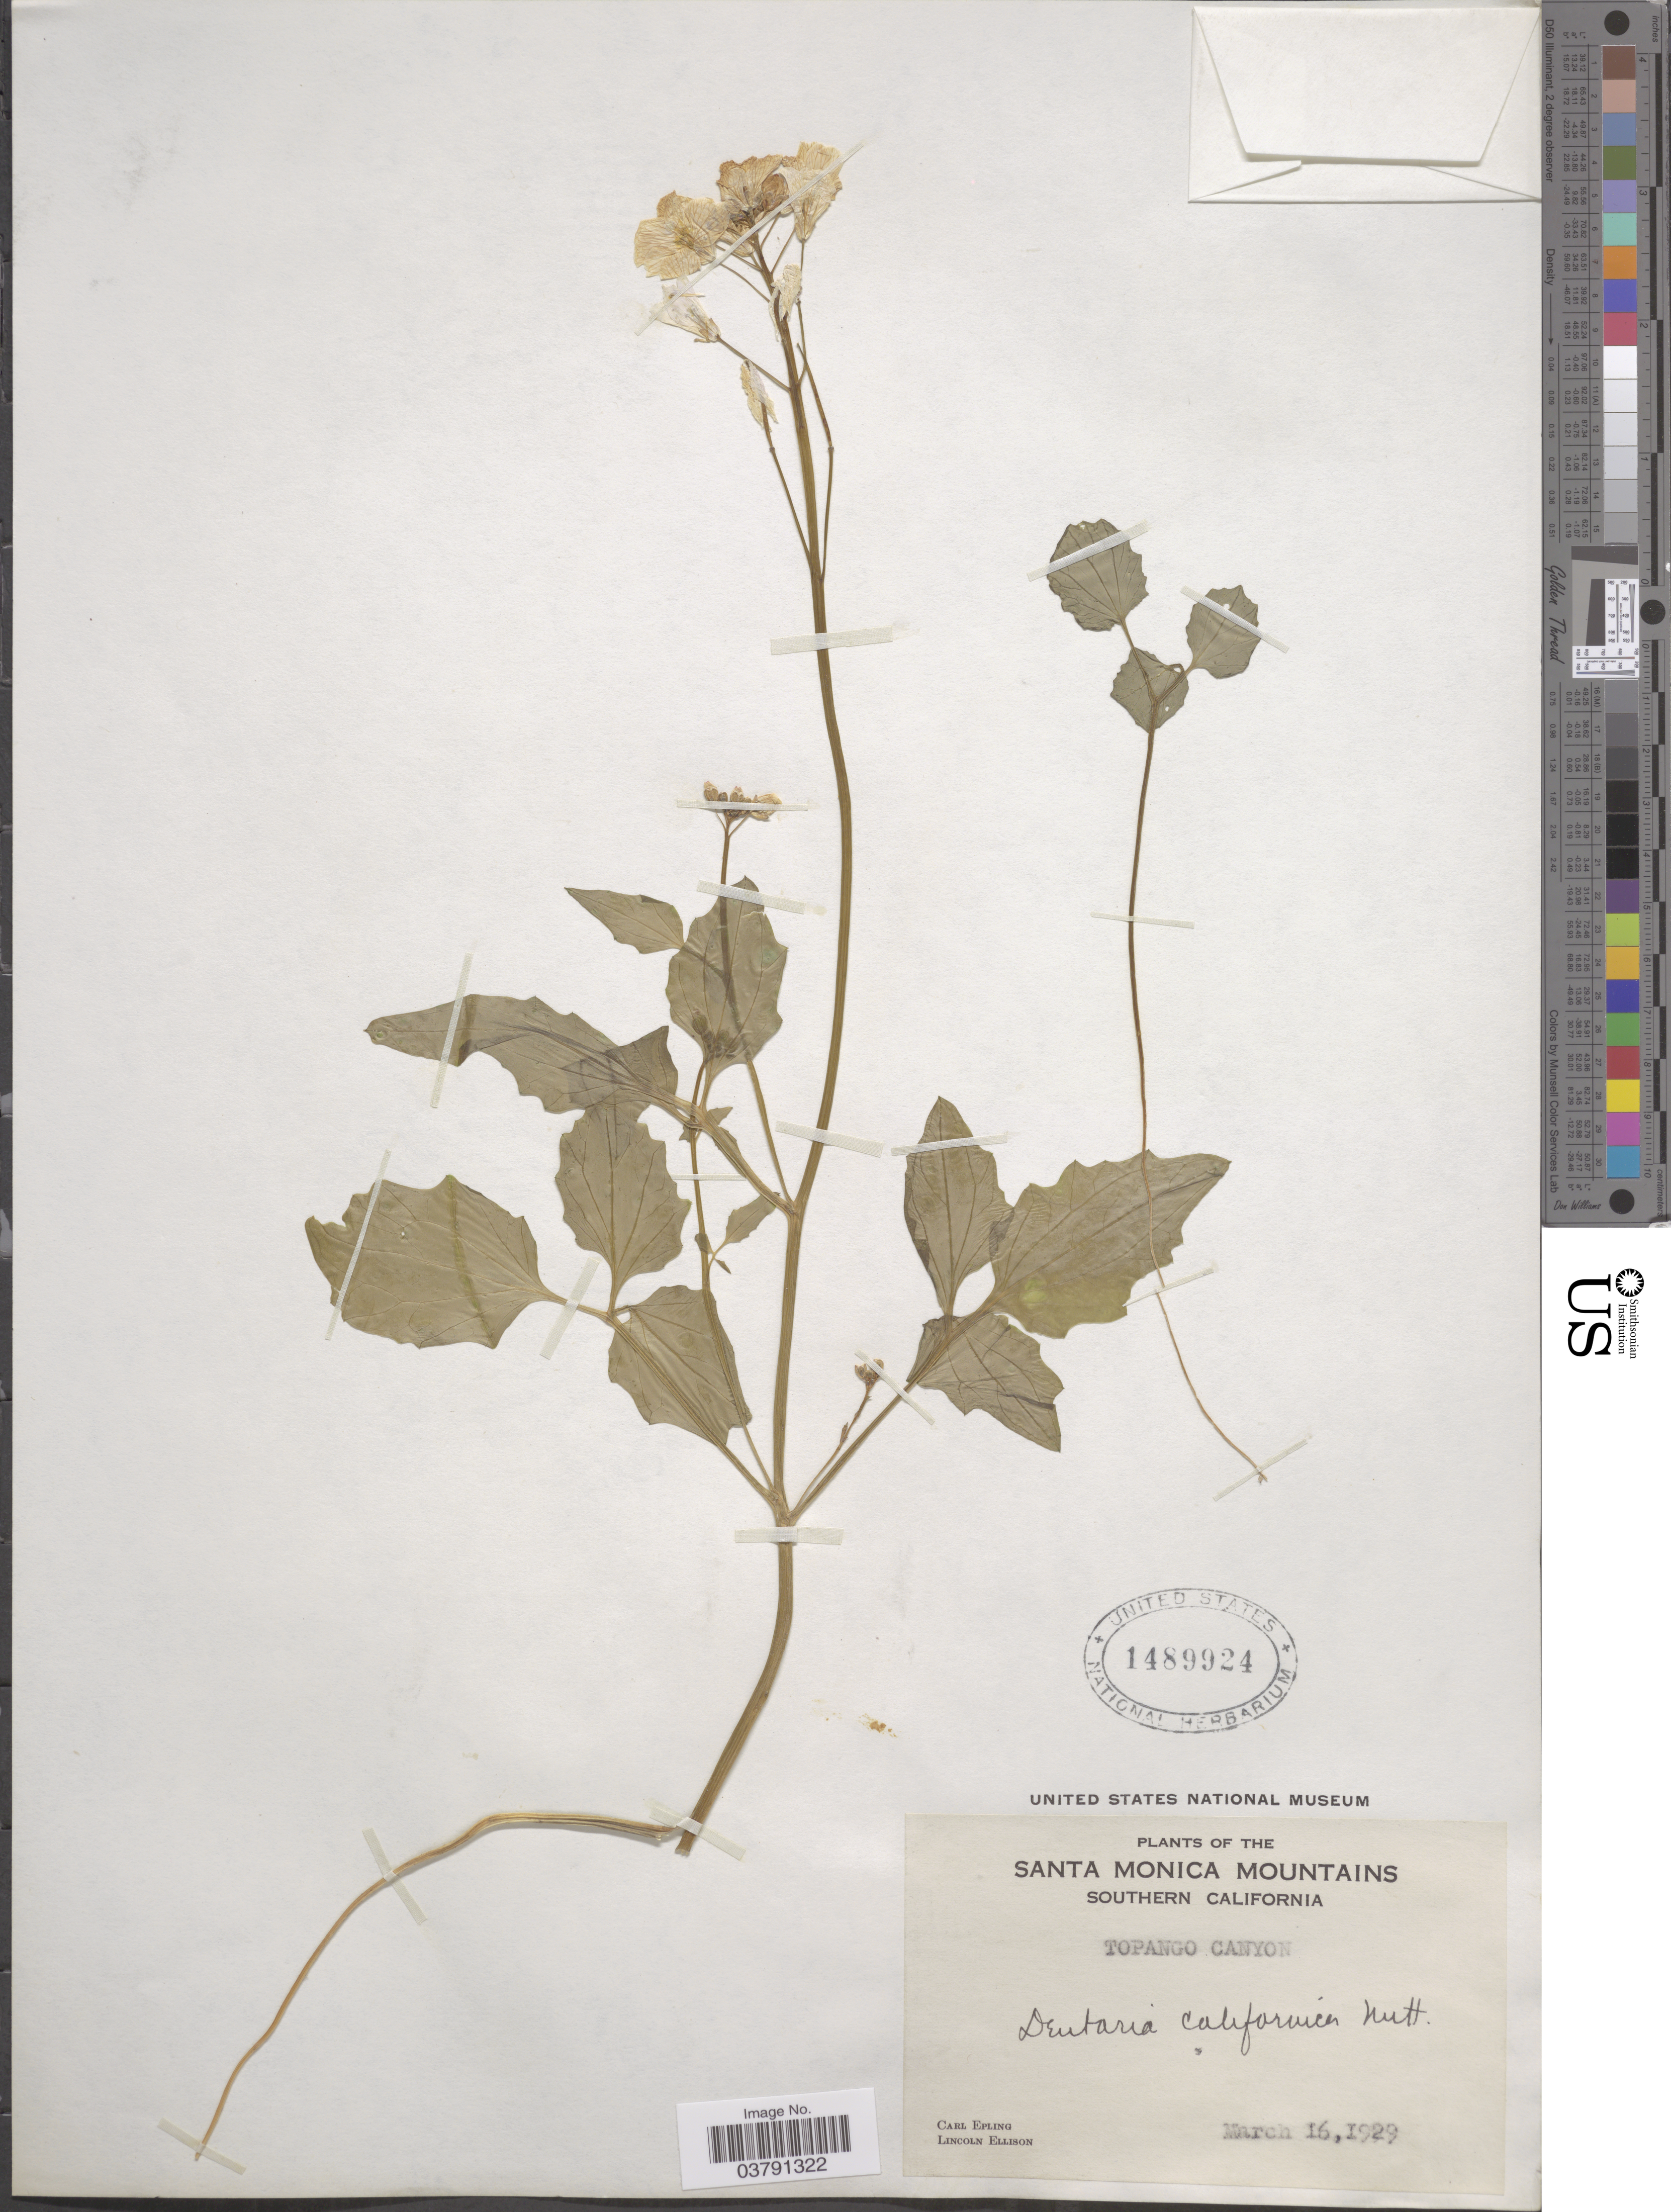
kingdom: Plantae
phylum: Tracheophyta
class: Magnoliopsida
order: Brassicales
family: Brassicaceae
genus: Dentaria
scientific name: Dentaria californica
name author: Nutt.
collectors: C. C. Epling & L. Ellison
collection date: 1929-03-16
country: United States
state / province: California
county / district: Los Angeles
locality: The Santa Monica Mountains, Southern California. Topango Canyon.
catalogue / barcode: US 1489924